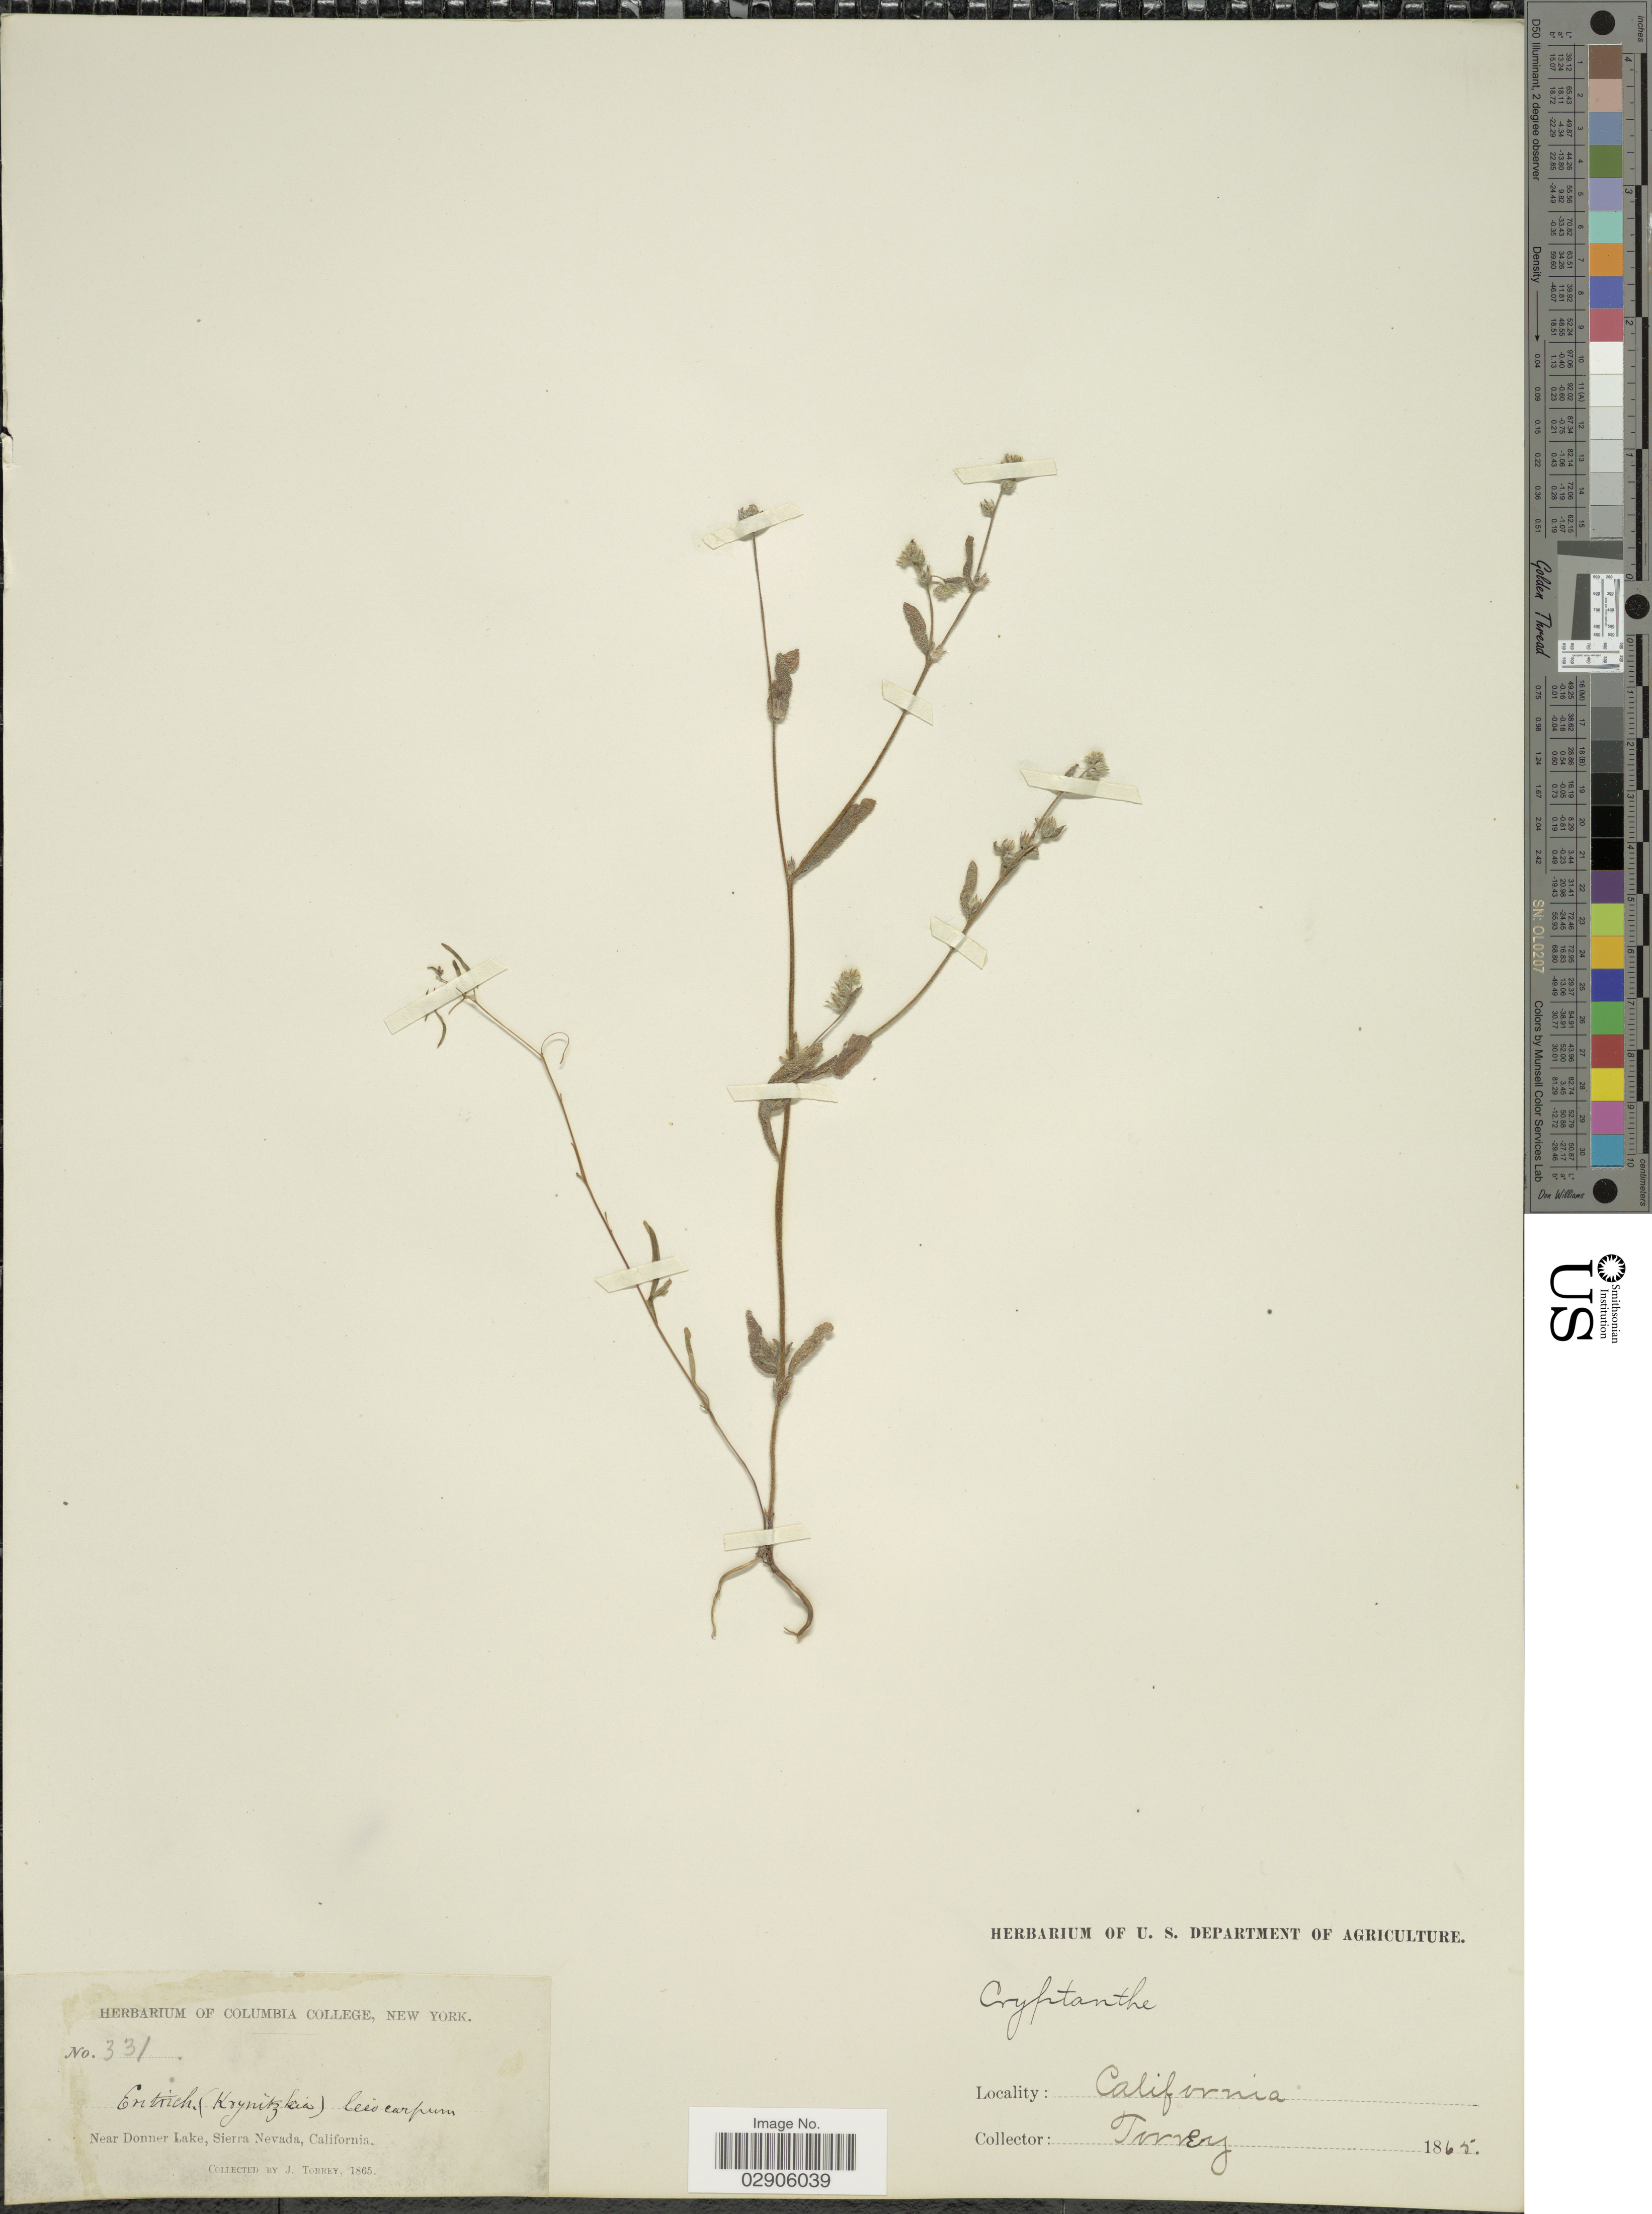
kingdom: Plantae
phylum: Tracheophyta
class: Magnoliopsida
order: Boraginales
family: Boraginaceae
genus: Plagiobothrys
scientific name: Plagiobothrys sp.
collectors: J. Torrey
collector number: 331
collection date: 1865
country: United States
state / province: California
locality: Near Donner Lake, Sierra Nevada, California.